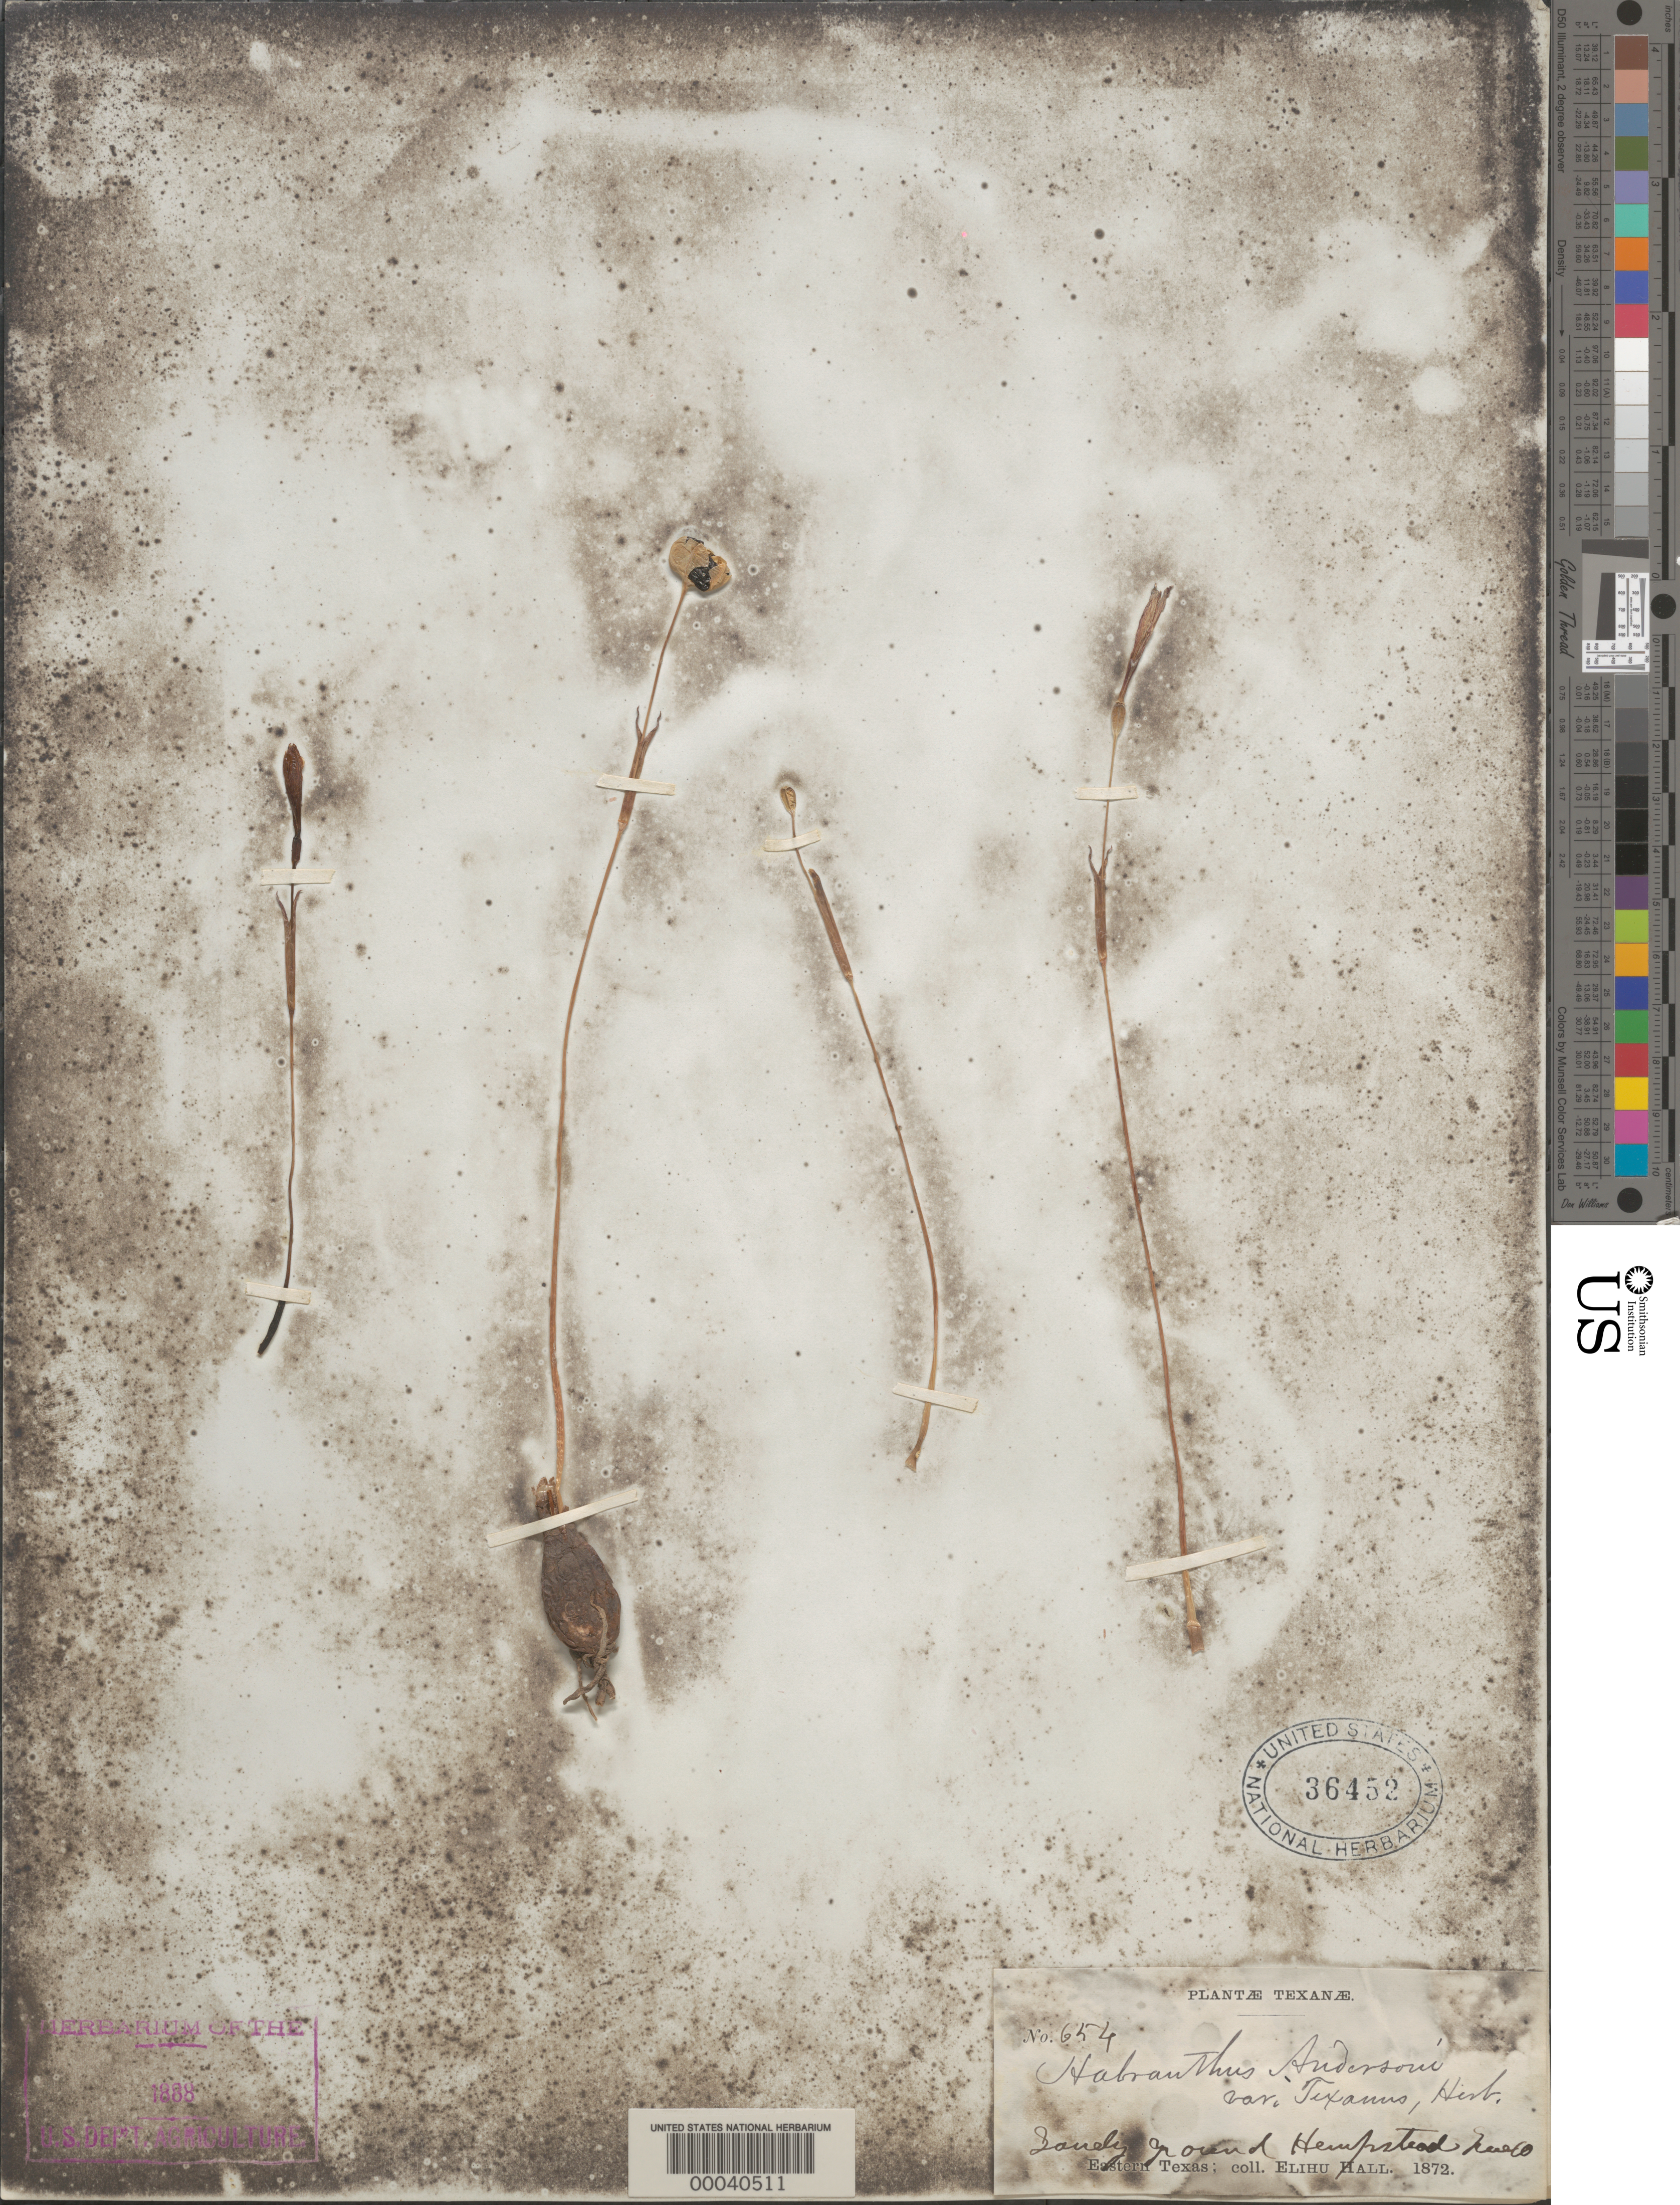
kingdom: Plantae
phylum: Tracheophyta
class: Liliopsida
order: Asparagales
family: Amaryllidaceae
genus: Zephyranthes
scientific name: Zephyranthes tubispatha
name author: (L'Hér.) Hub.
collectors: E. Hall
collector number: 654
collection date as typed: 1872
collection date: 1872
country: United States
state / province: Texas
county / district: Waller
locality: Greene county (?), hempstead.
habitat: Sandy ground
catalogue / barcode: US 36452